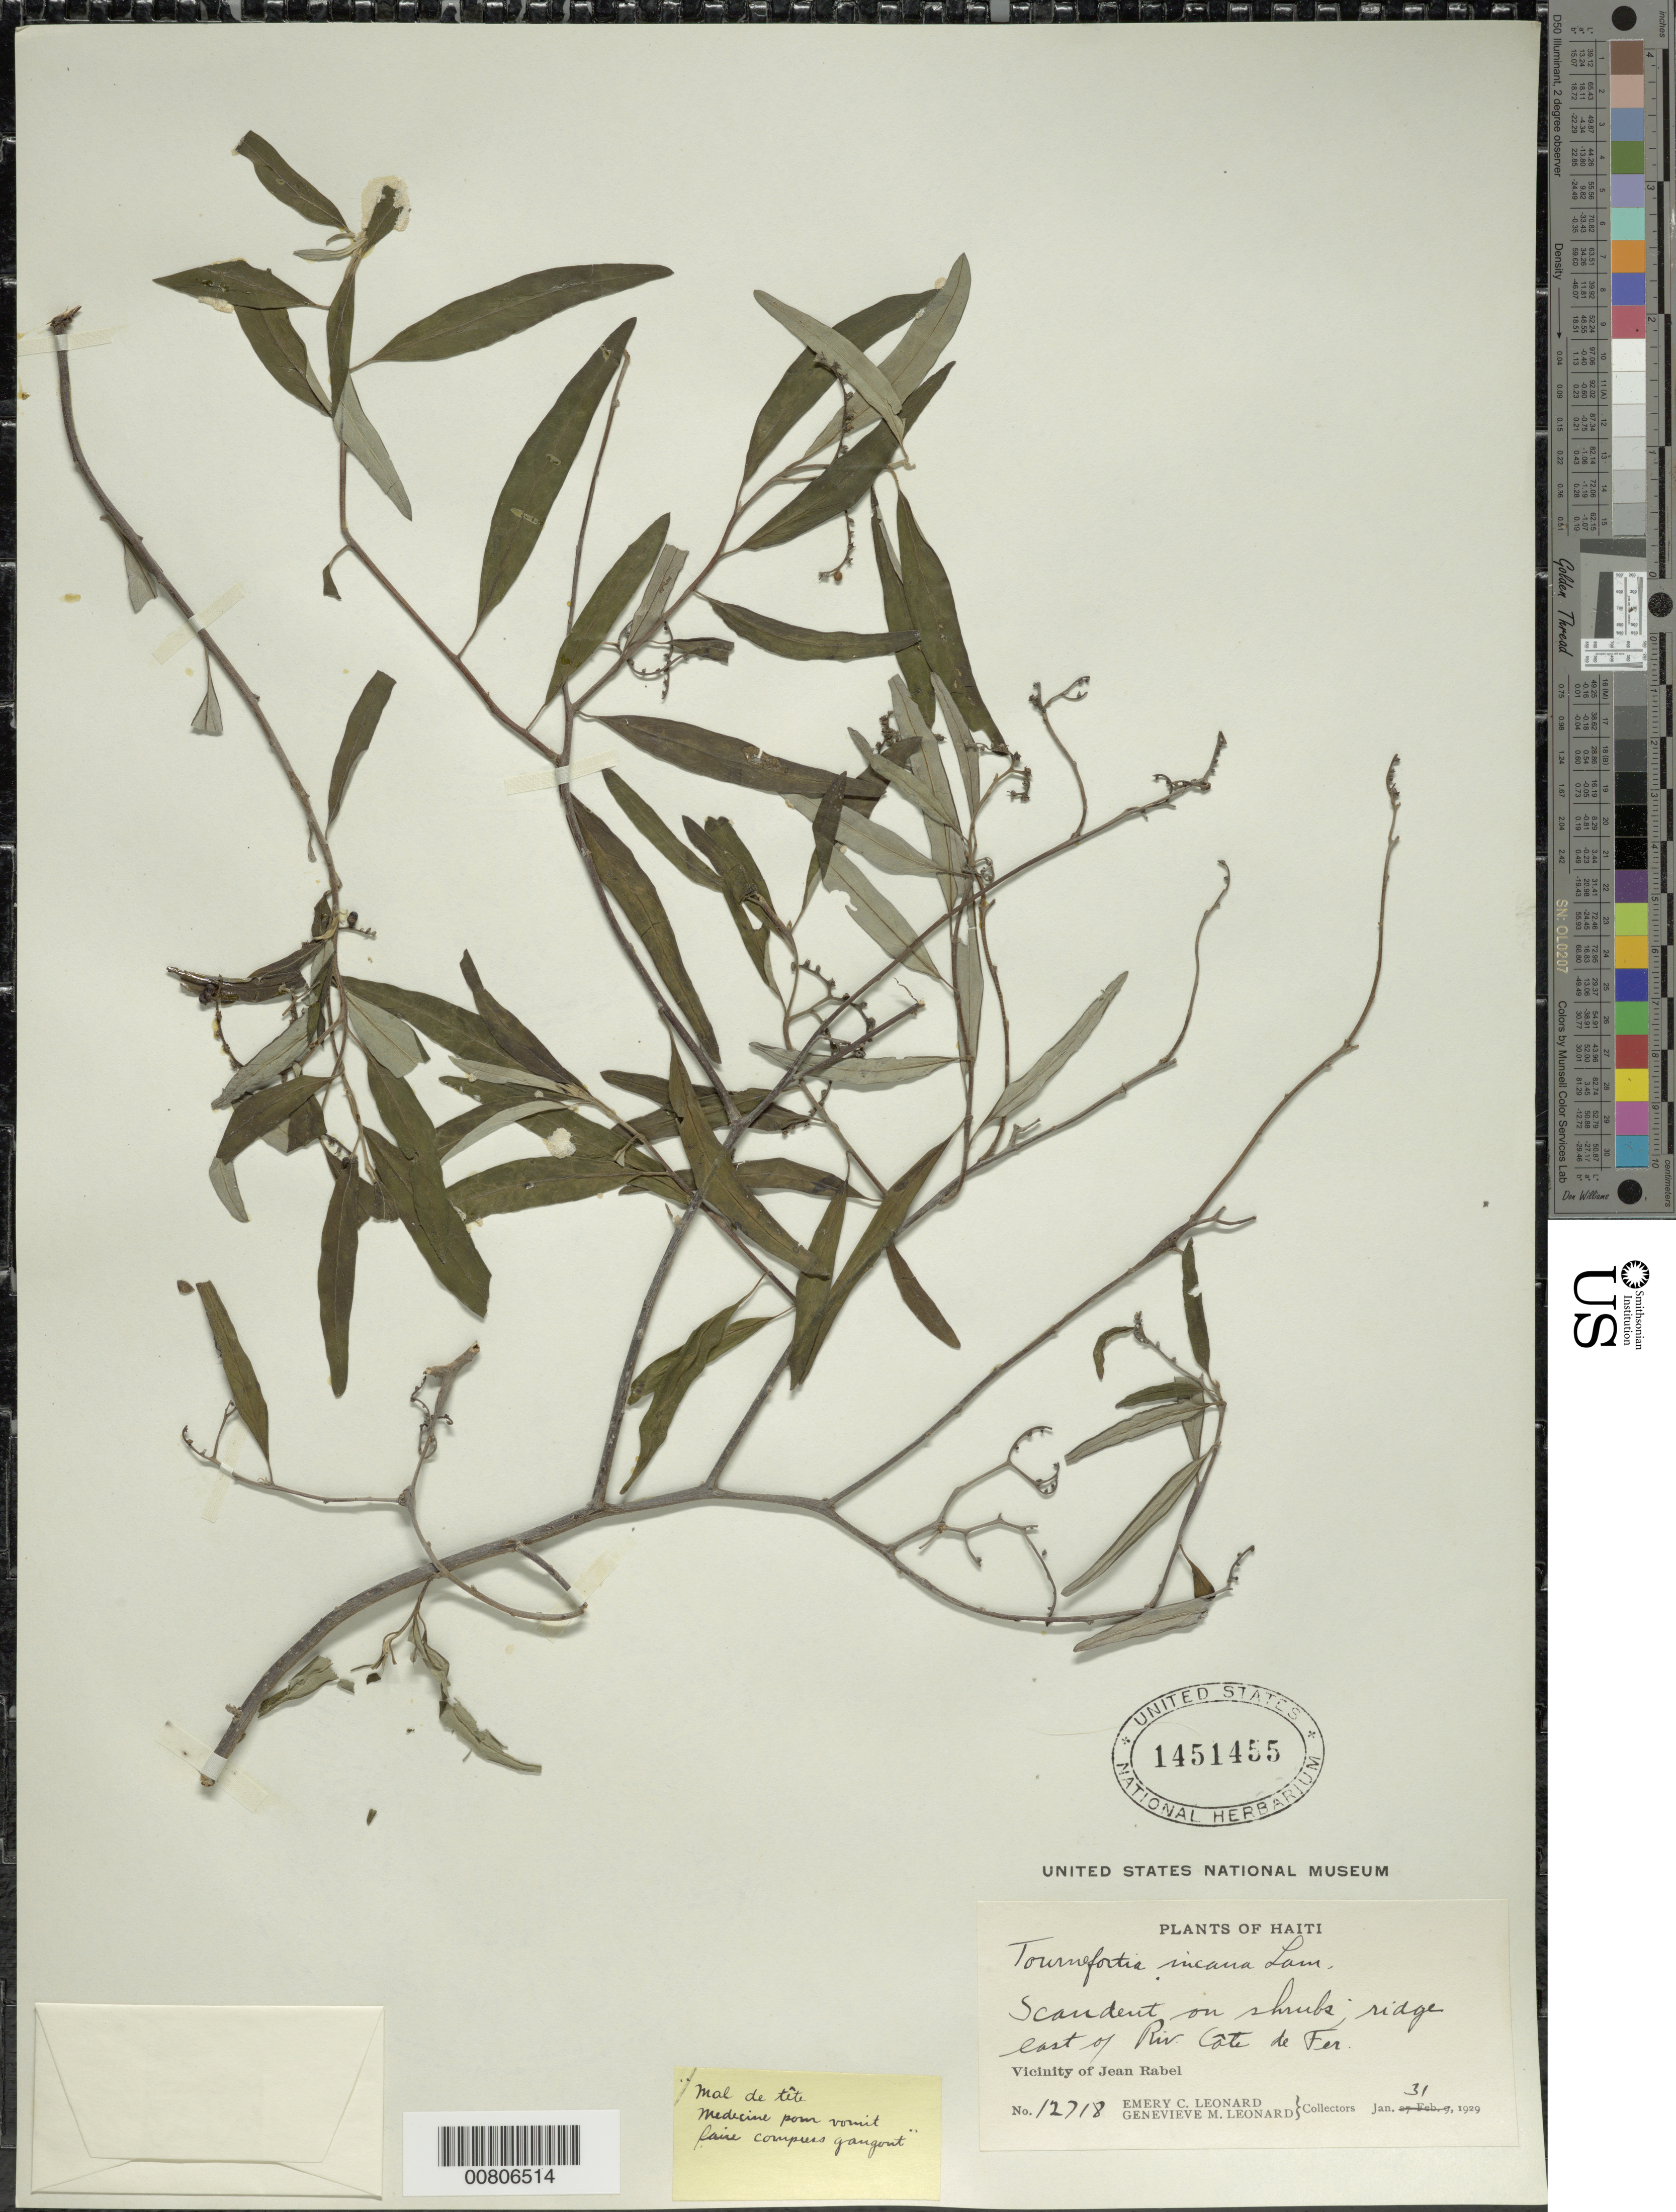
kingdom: Plantae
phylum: Tracheophyta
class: Magnoliopsida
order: Boraginales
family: Heliotropiaceae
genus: Tournefortia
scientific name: Tournefortia incana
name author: Lam.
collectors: E. C. Leonard & G. M. Leonard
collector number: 12718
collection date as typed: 31 Jan 1929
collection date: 1929-01-31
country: Haiti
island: Hispaniola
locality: Jean Rabel, E of Riv. Côte de Fer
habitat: Ridge, on shrubs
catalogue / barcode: US 1451455